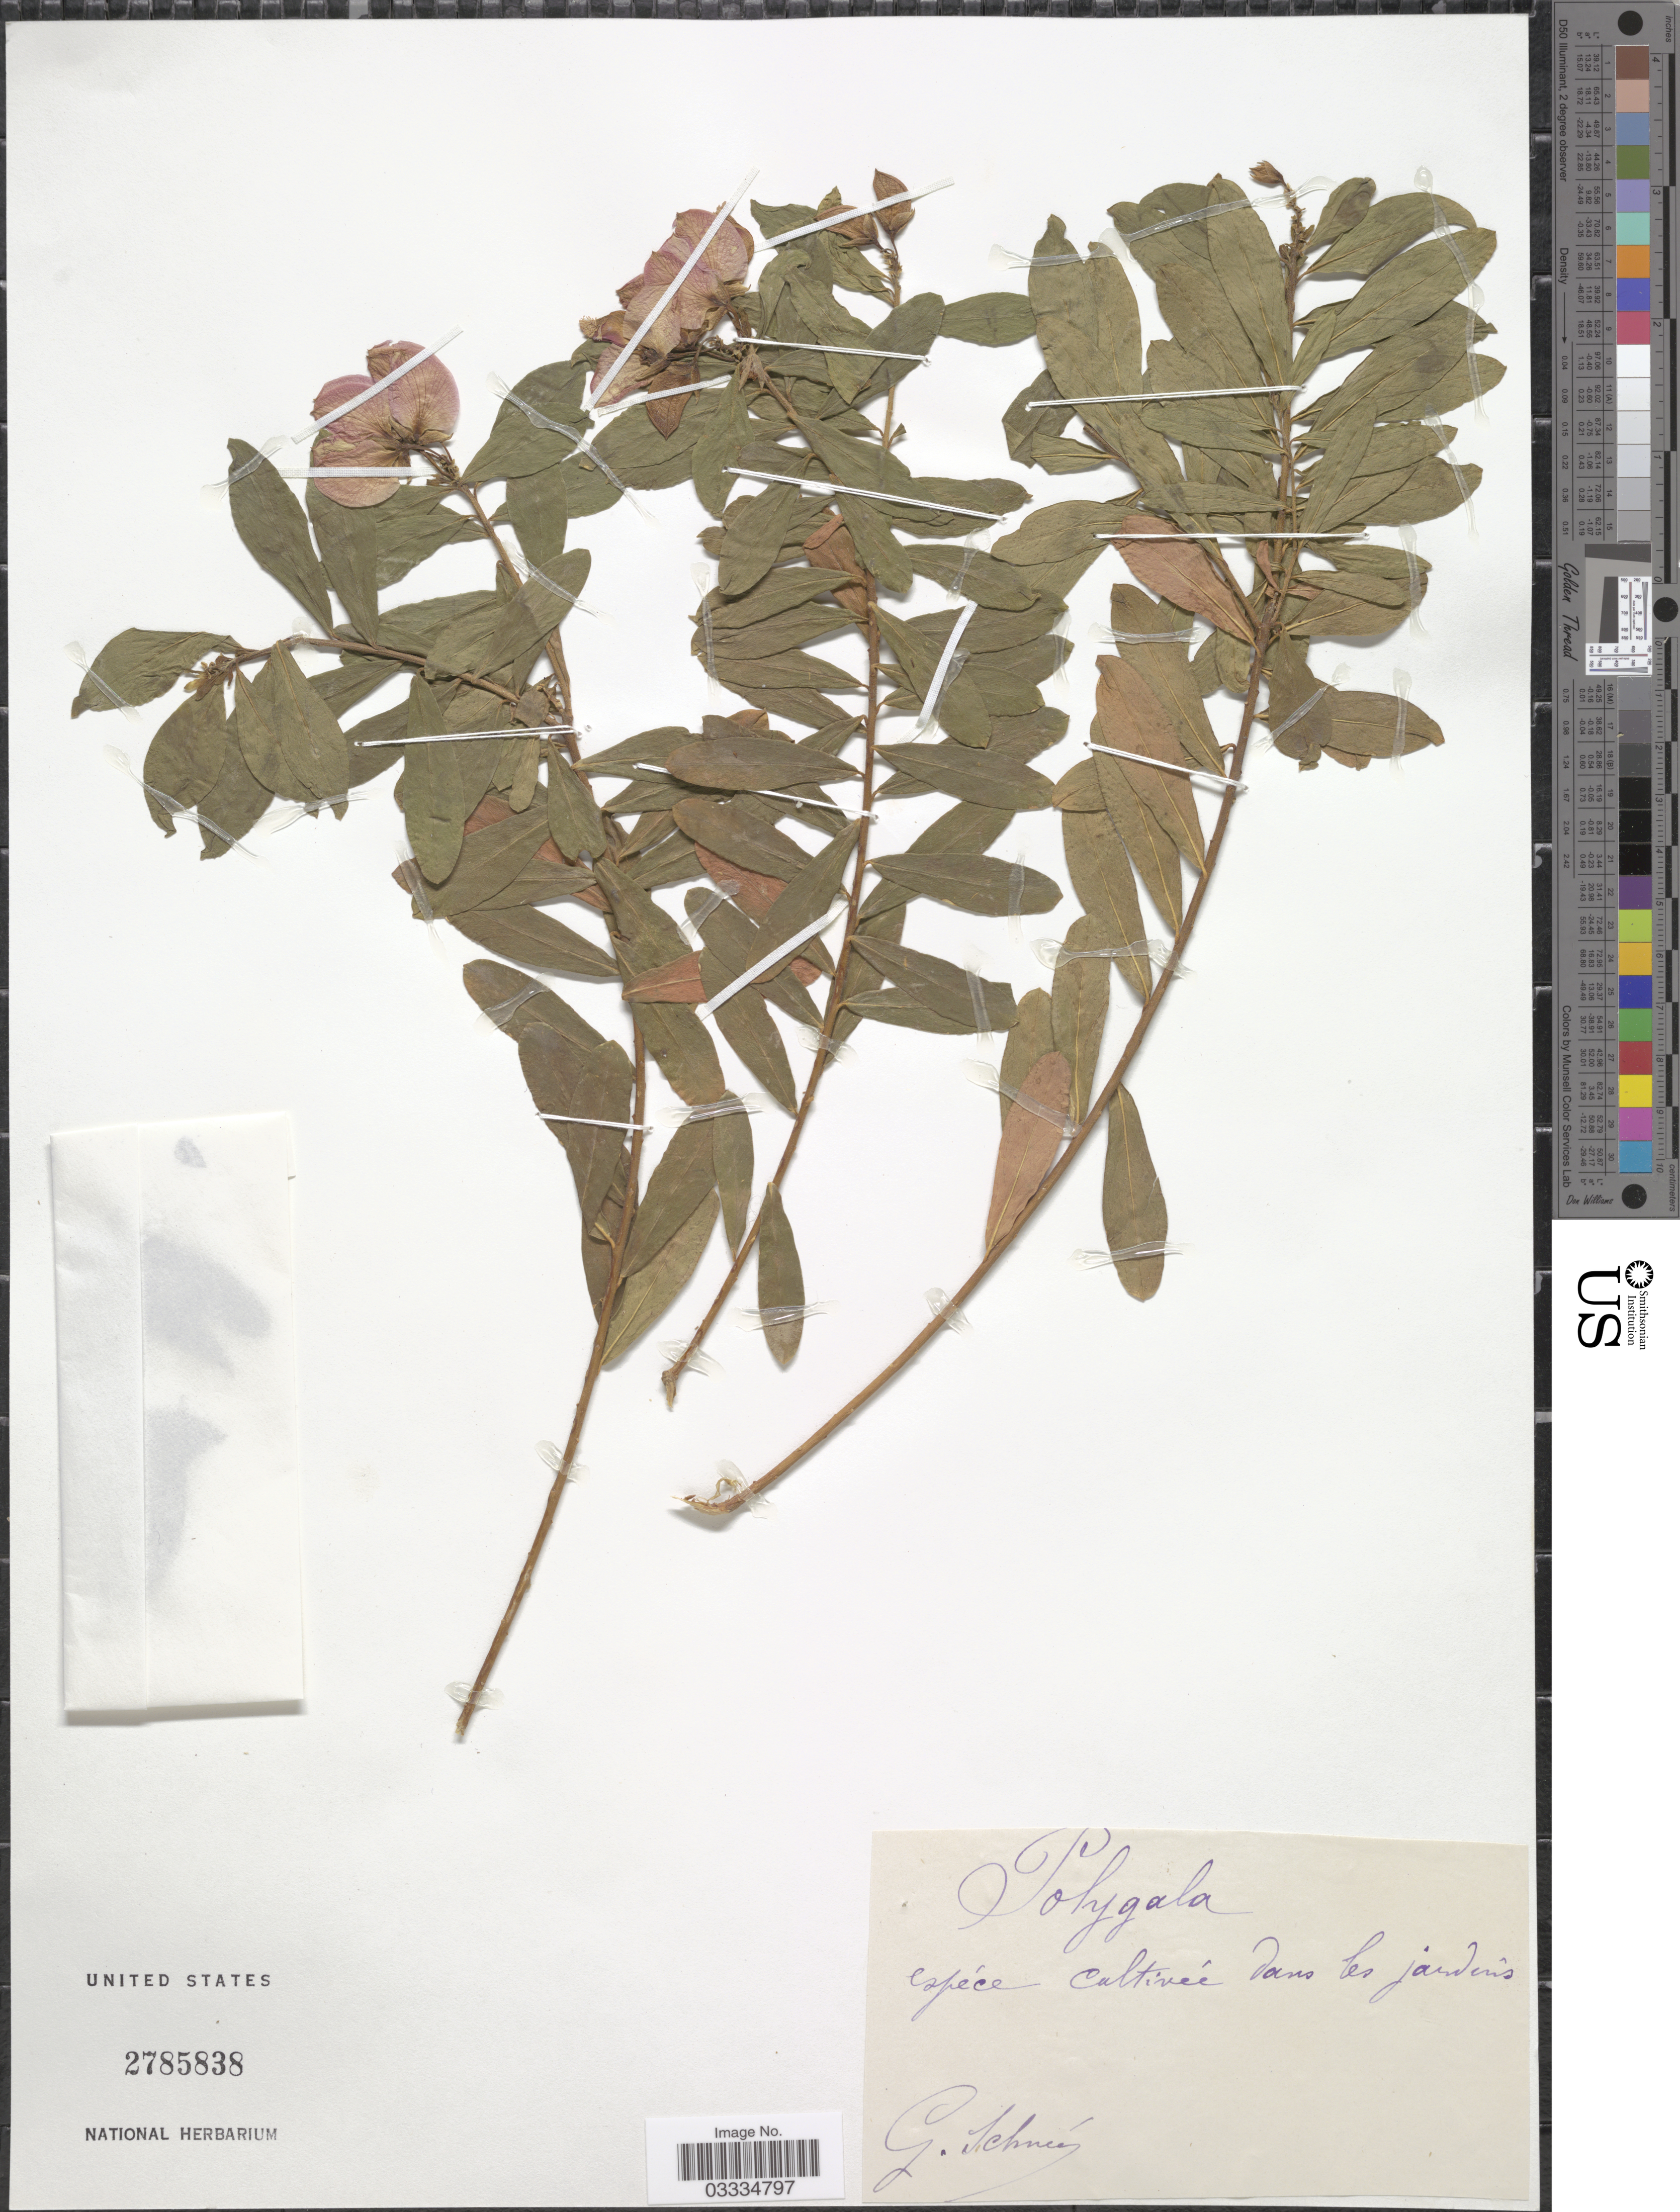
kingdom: Plantae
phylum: Tracheophyta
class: Magnoliopsida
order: Fabales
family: Polygalaceae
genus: Polygala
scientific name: Polygala sp.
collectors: G. Schnée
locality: Espéce cultivée dans les jardens.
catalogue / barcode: US 2785838